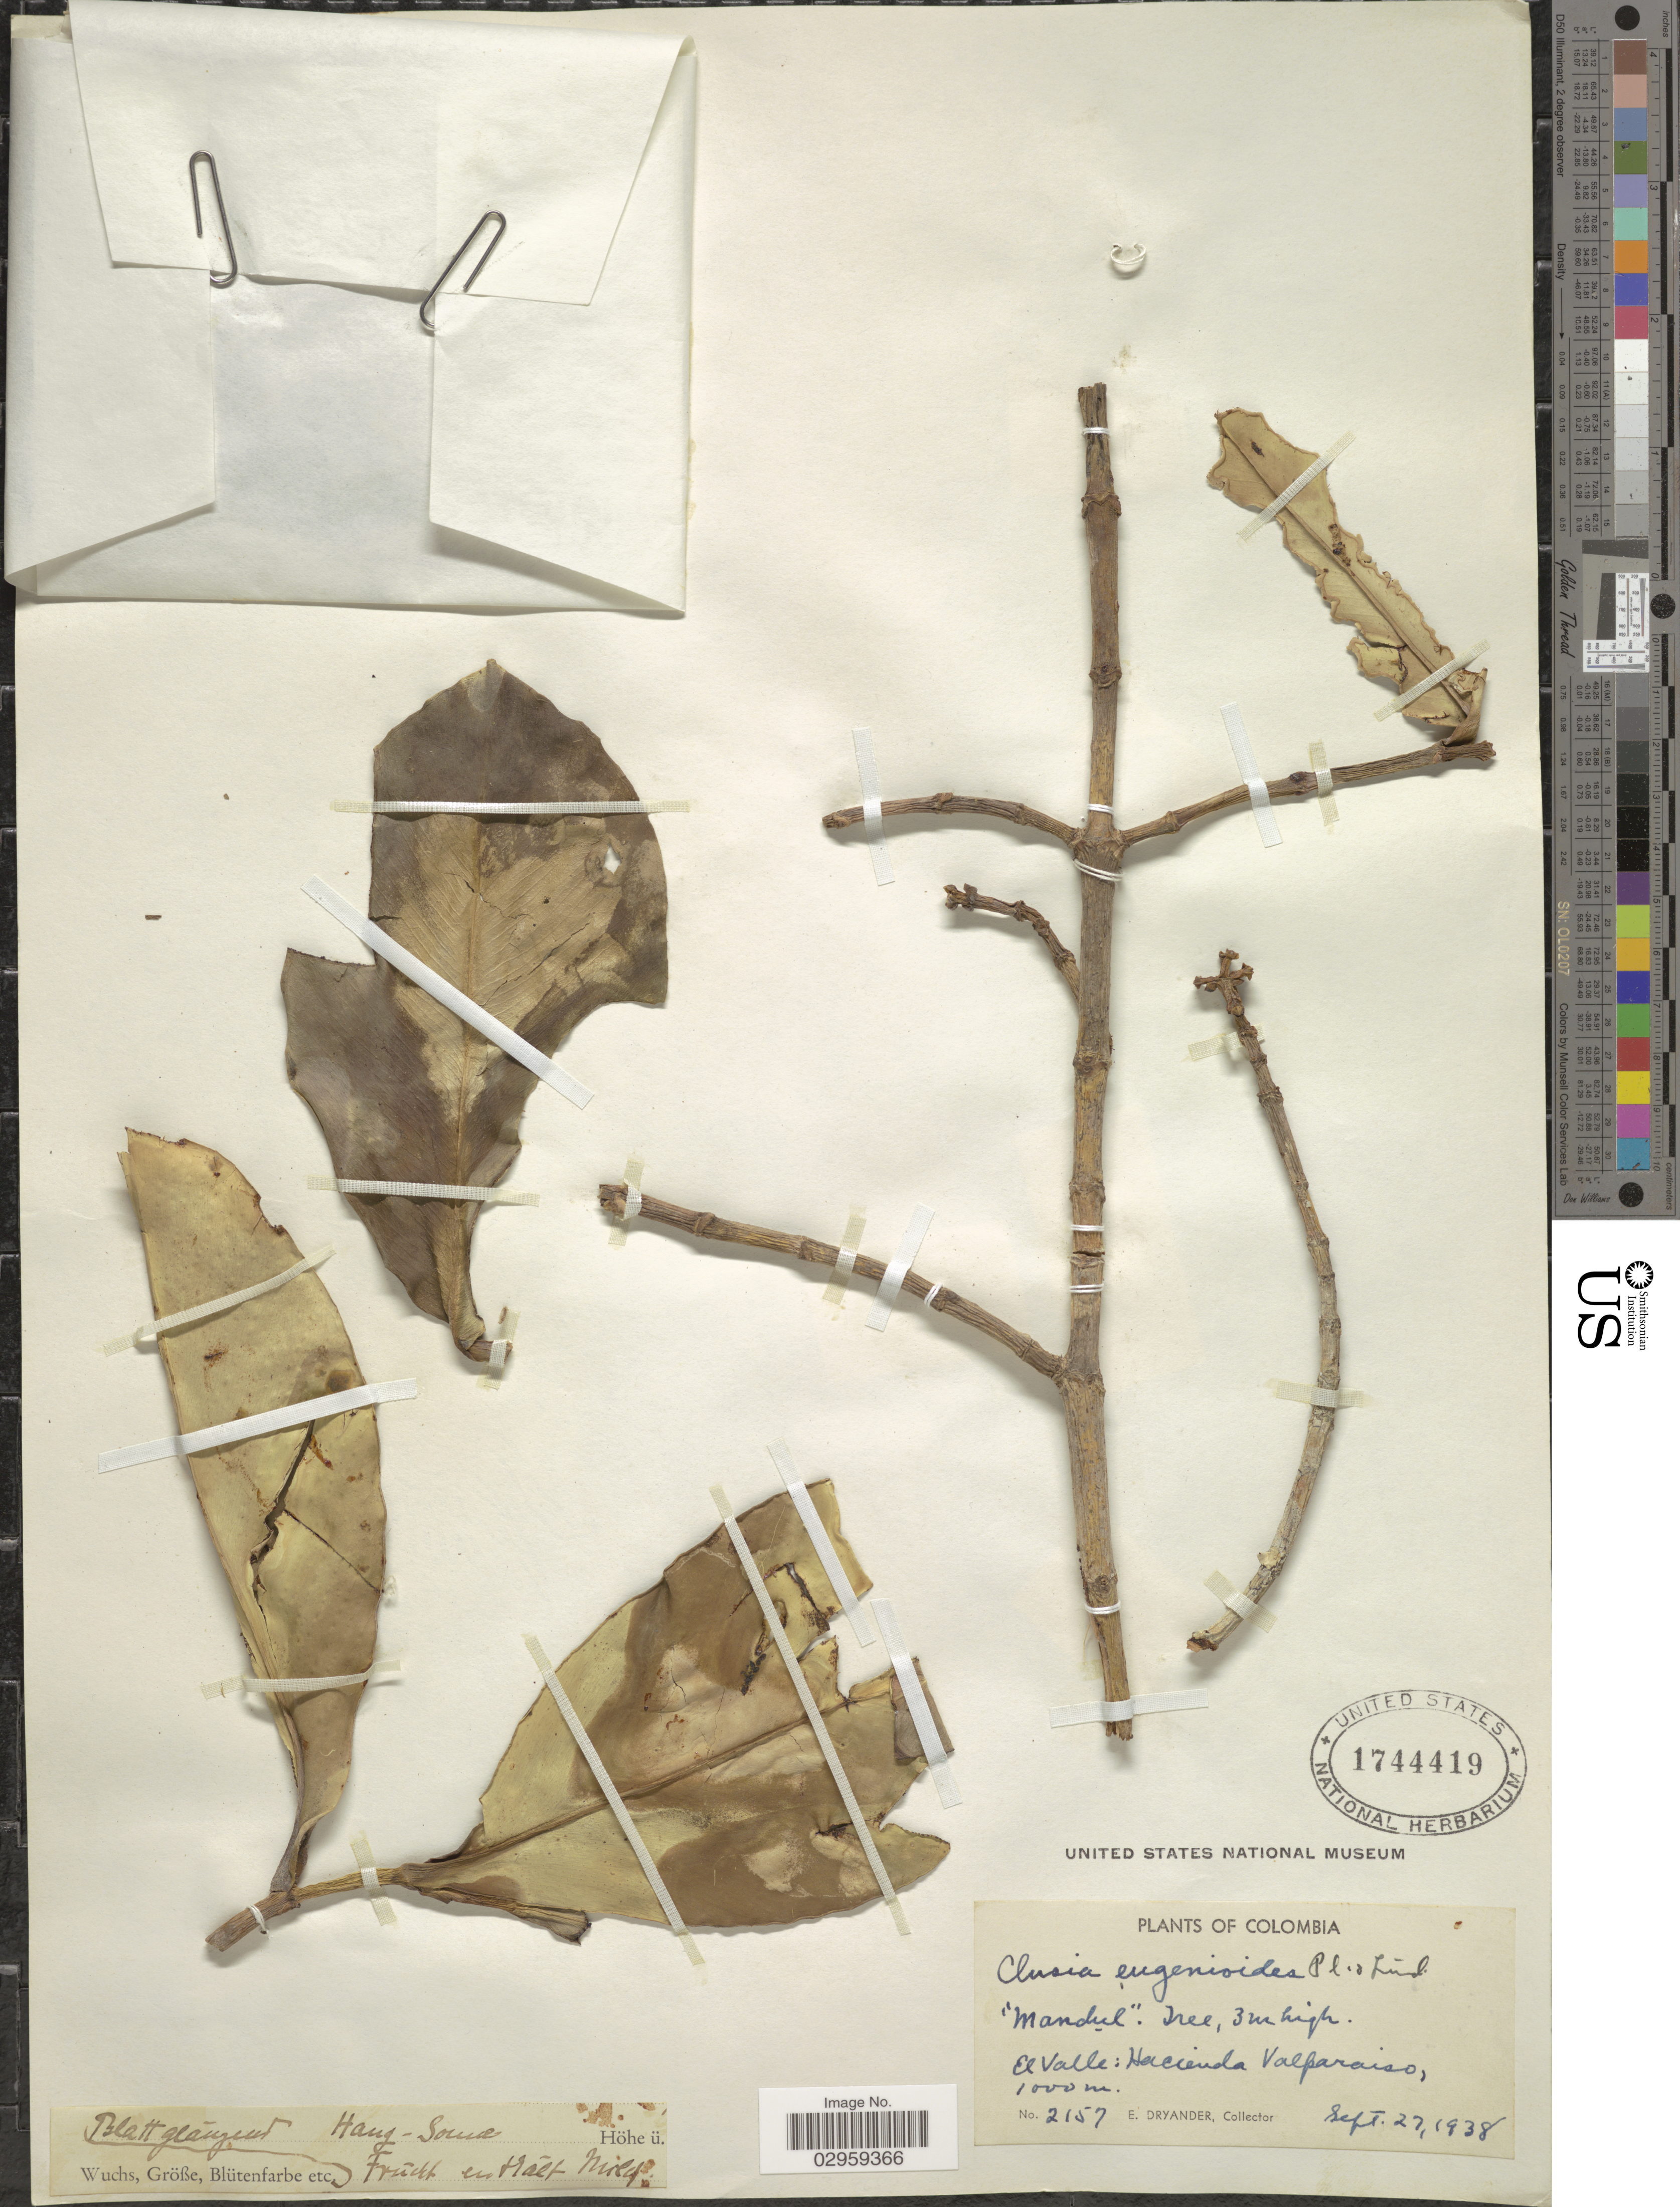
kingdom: Plantae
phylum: Tracheophyta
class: Magnoliopsida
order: Malpighiales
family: Clusiaceae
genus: Clusia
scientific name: Clusia eugenioides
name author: Planch. & Linden ex Planch. & Triana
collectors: E. Dryander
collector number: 2157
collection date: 1938-09-27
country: Colombia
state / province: Valle del Cauca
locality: El Valle: Hacienda Valparaiso.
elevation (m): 1000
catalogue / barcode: US 1744419